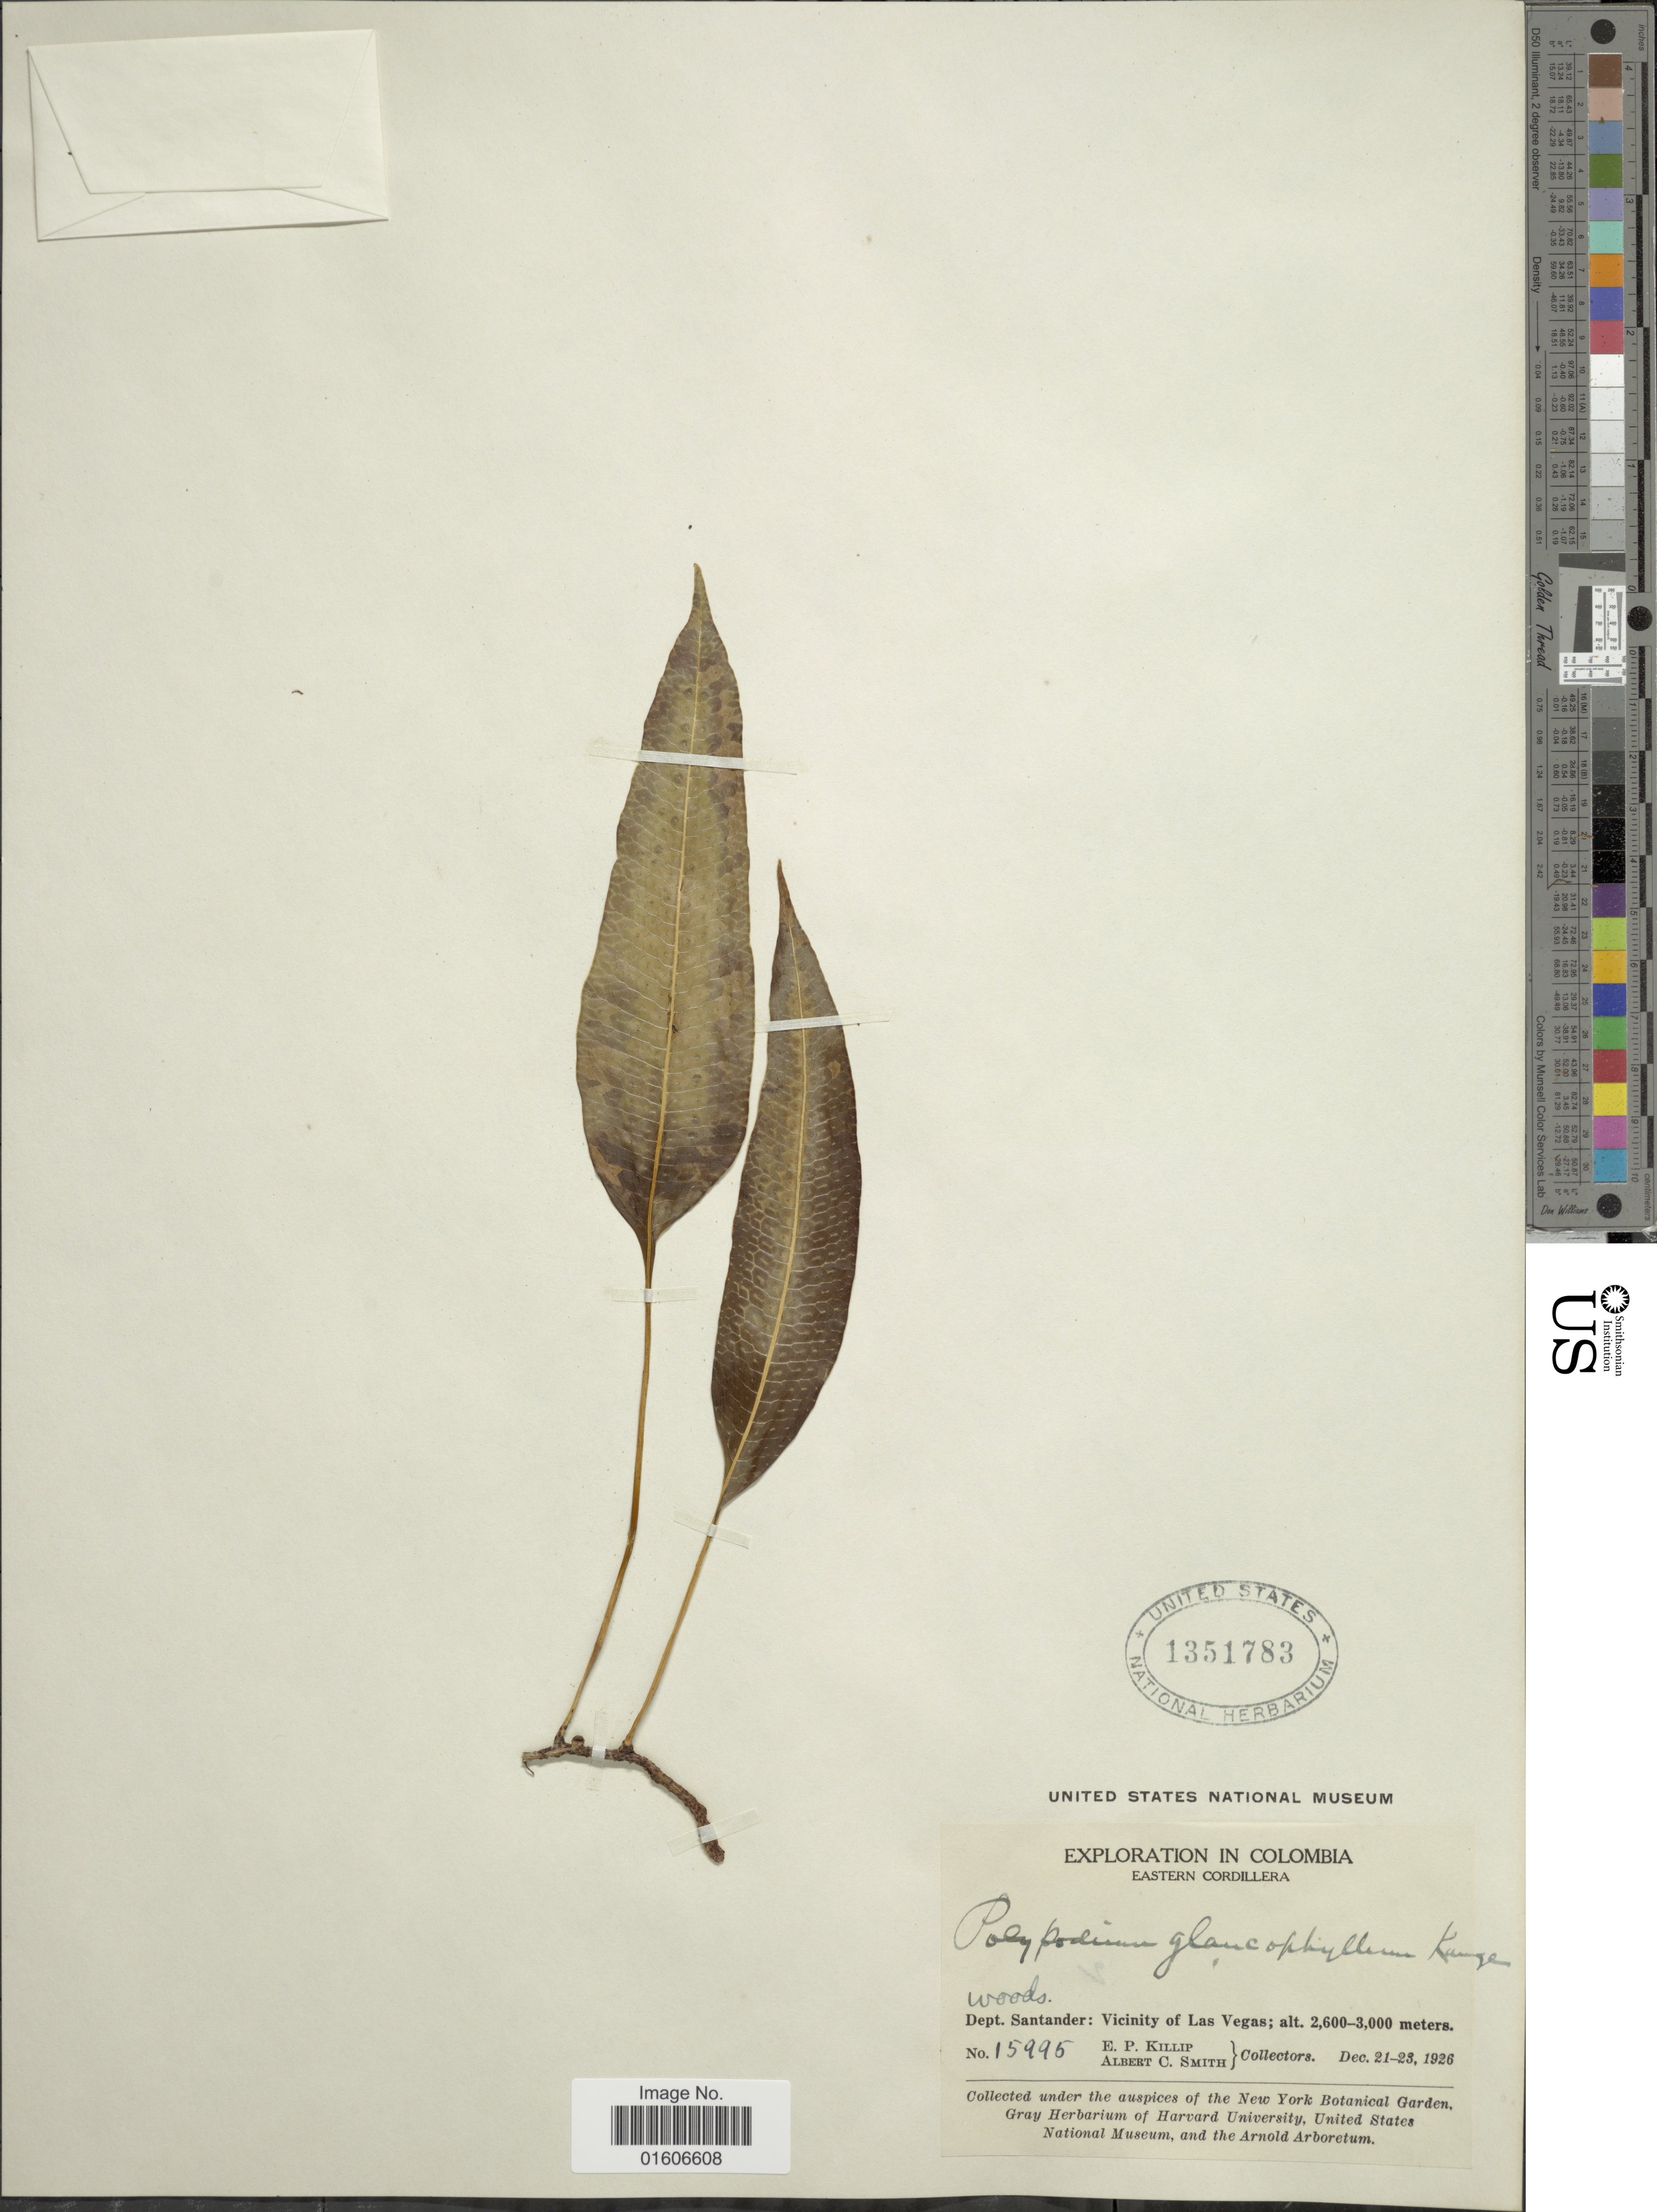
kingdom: Plantae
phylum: Tracheophyta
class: Polypodiopsida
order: Polypodiales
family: Polypodiaceae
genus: Serpocaulon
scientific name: Serpocaulon levigatum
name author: (Cav.) A.R. Sm.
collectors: E. P. Killip & A. C. Smith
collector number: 15995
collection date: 1926-12-21/1926-12-23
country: Colombia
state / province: Santander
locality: Eastern Cordillera. Dept. Santander: Vicinity of Las Vegas.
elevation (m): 2600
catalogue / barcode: US 1351783